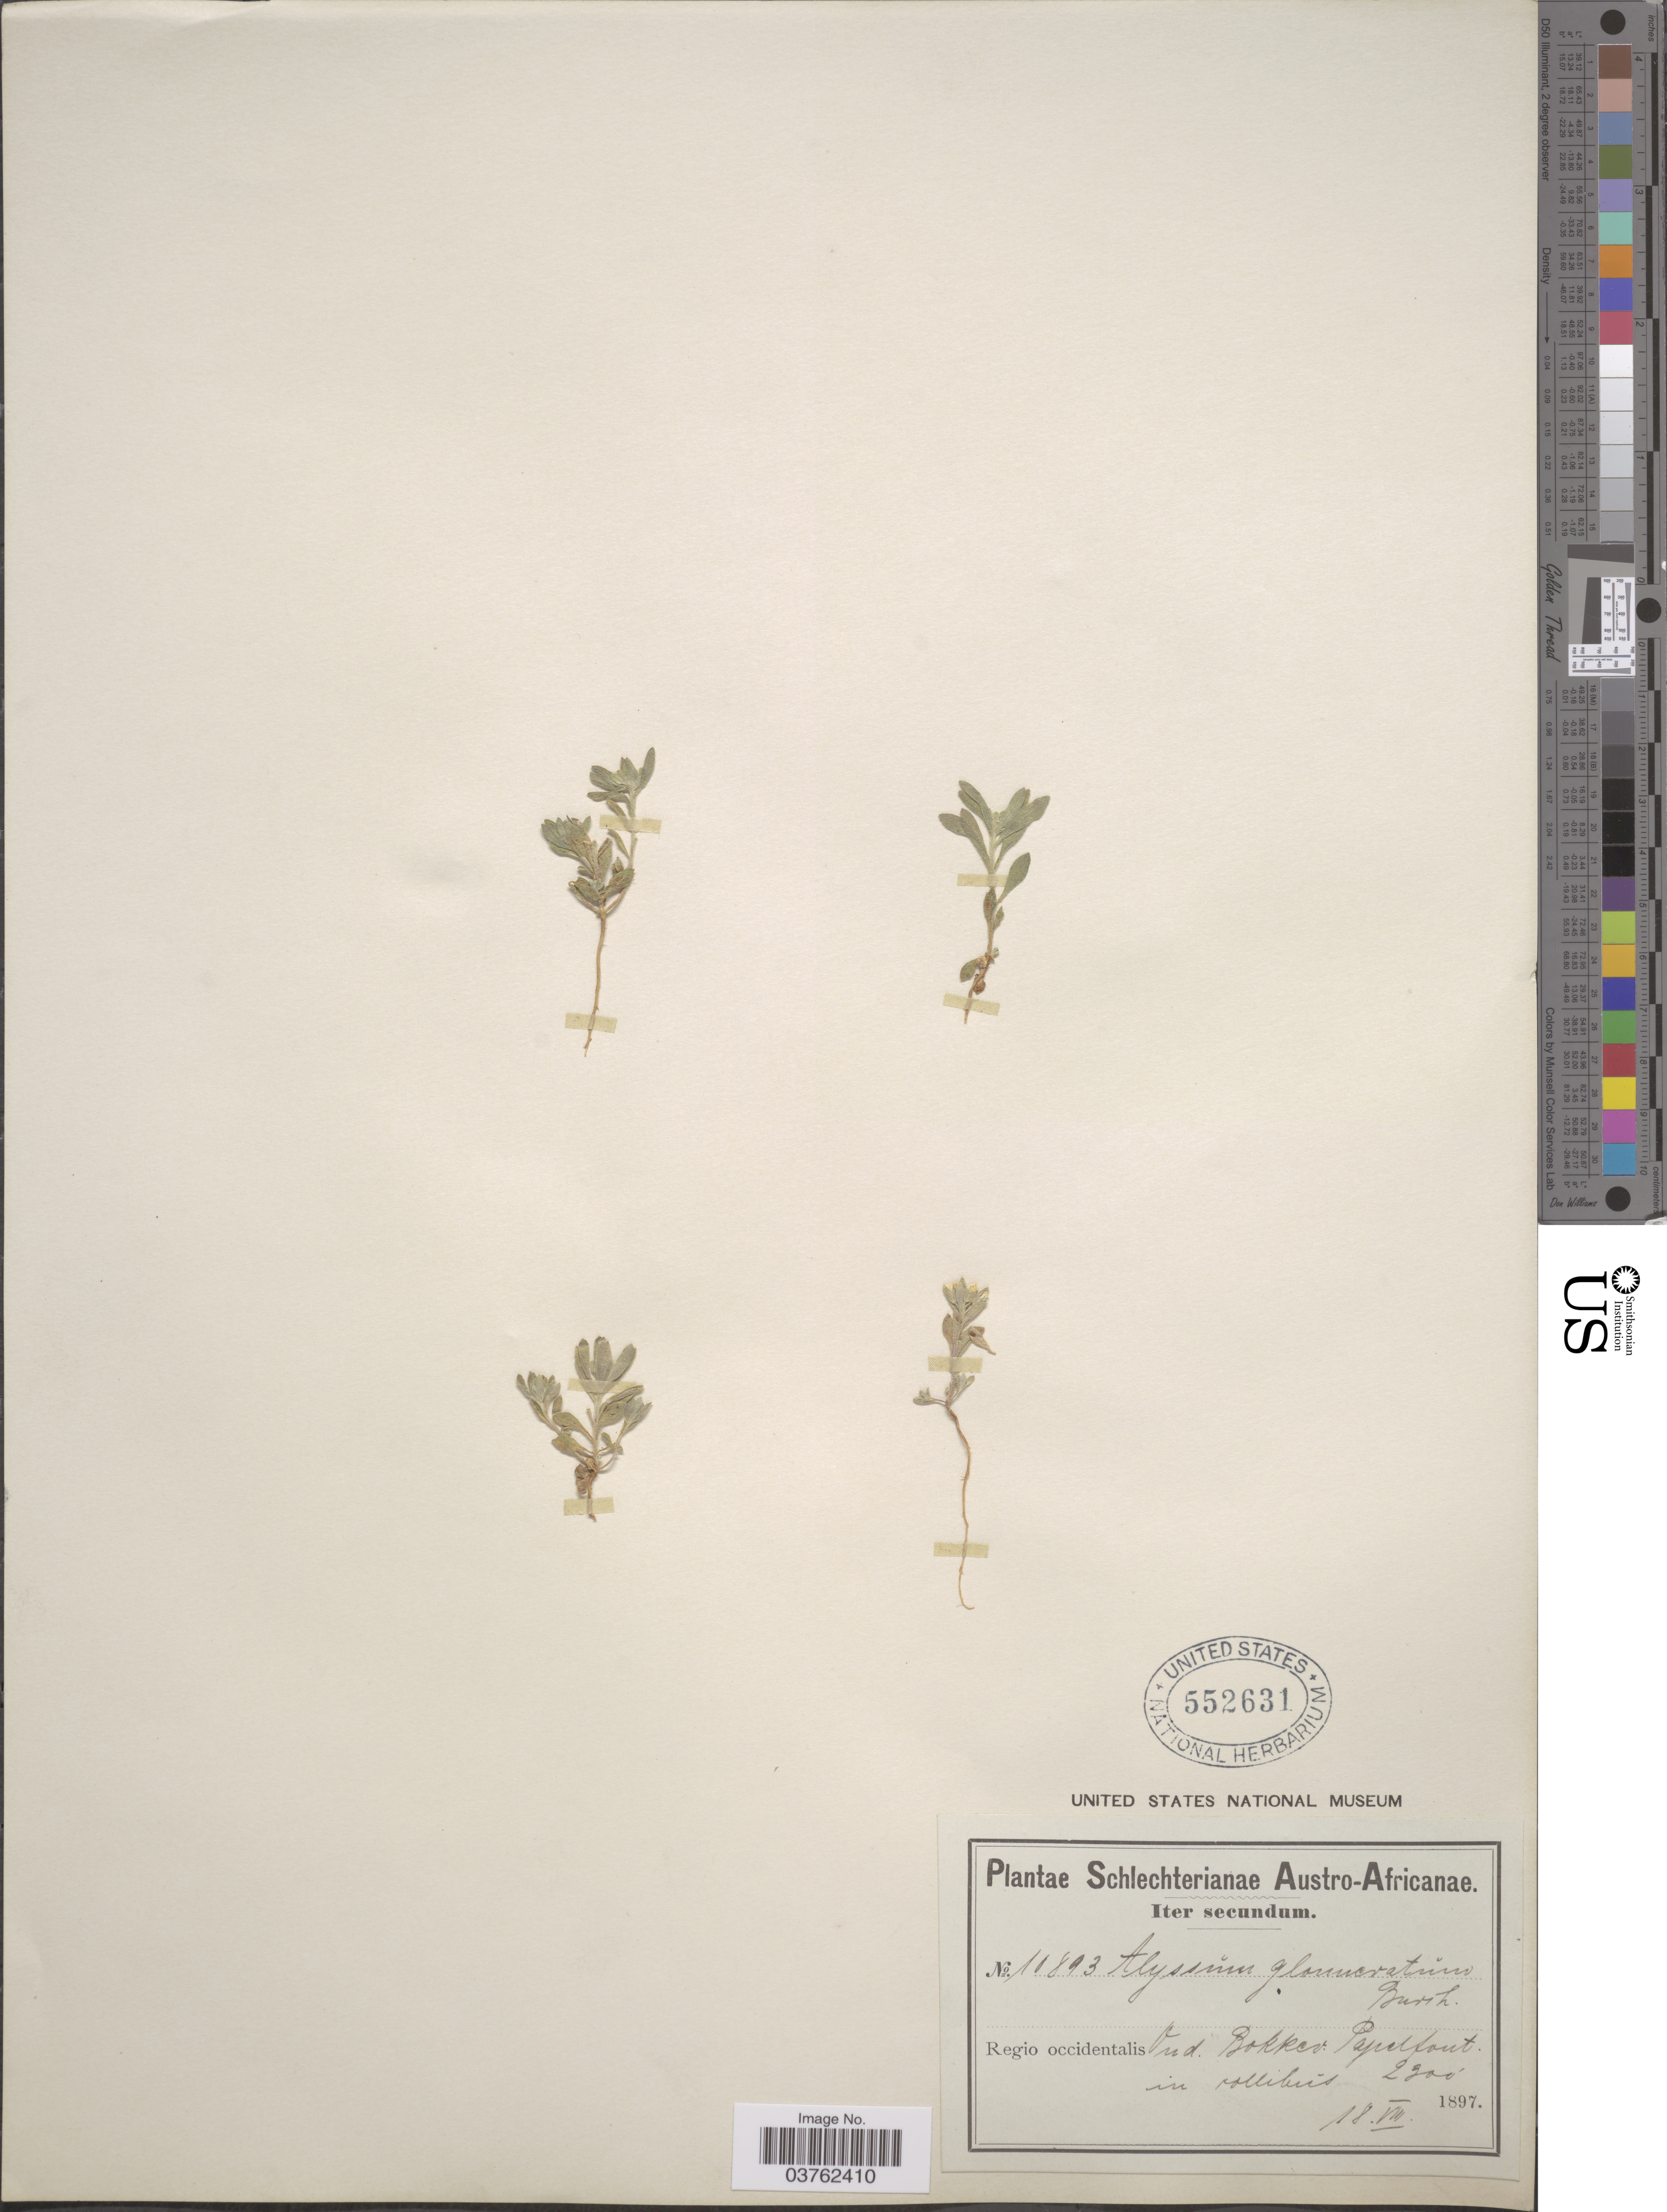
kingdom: Plantae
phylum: Tracheophyta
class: Magnoliopsida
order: Brassicales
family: Brassicaceae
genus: Alyssum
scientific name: Alyssum glomeratum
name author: Burch. & DC.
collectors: Schlechter, --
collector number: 10893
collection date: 1897-08-18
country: South Africa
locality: Austro-Africanae. Regio occidentalis, Und Bokkev. Papelsout in collibus.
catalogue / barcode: US 552631